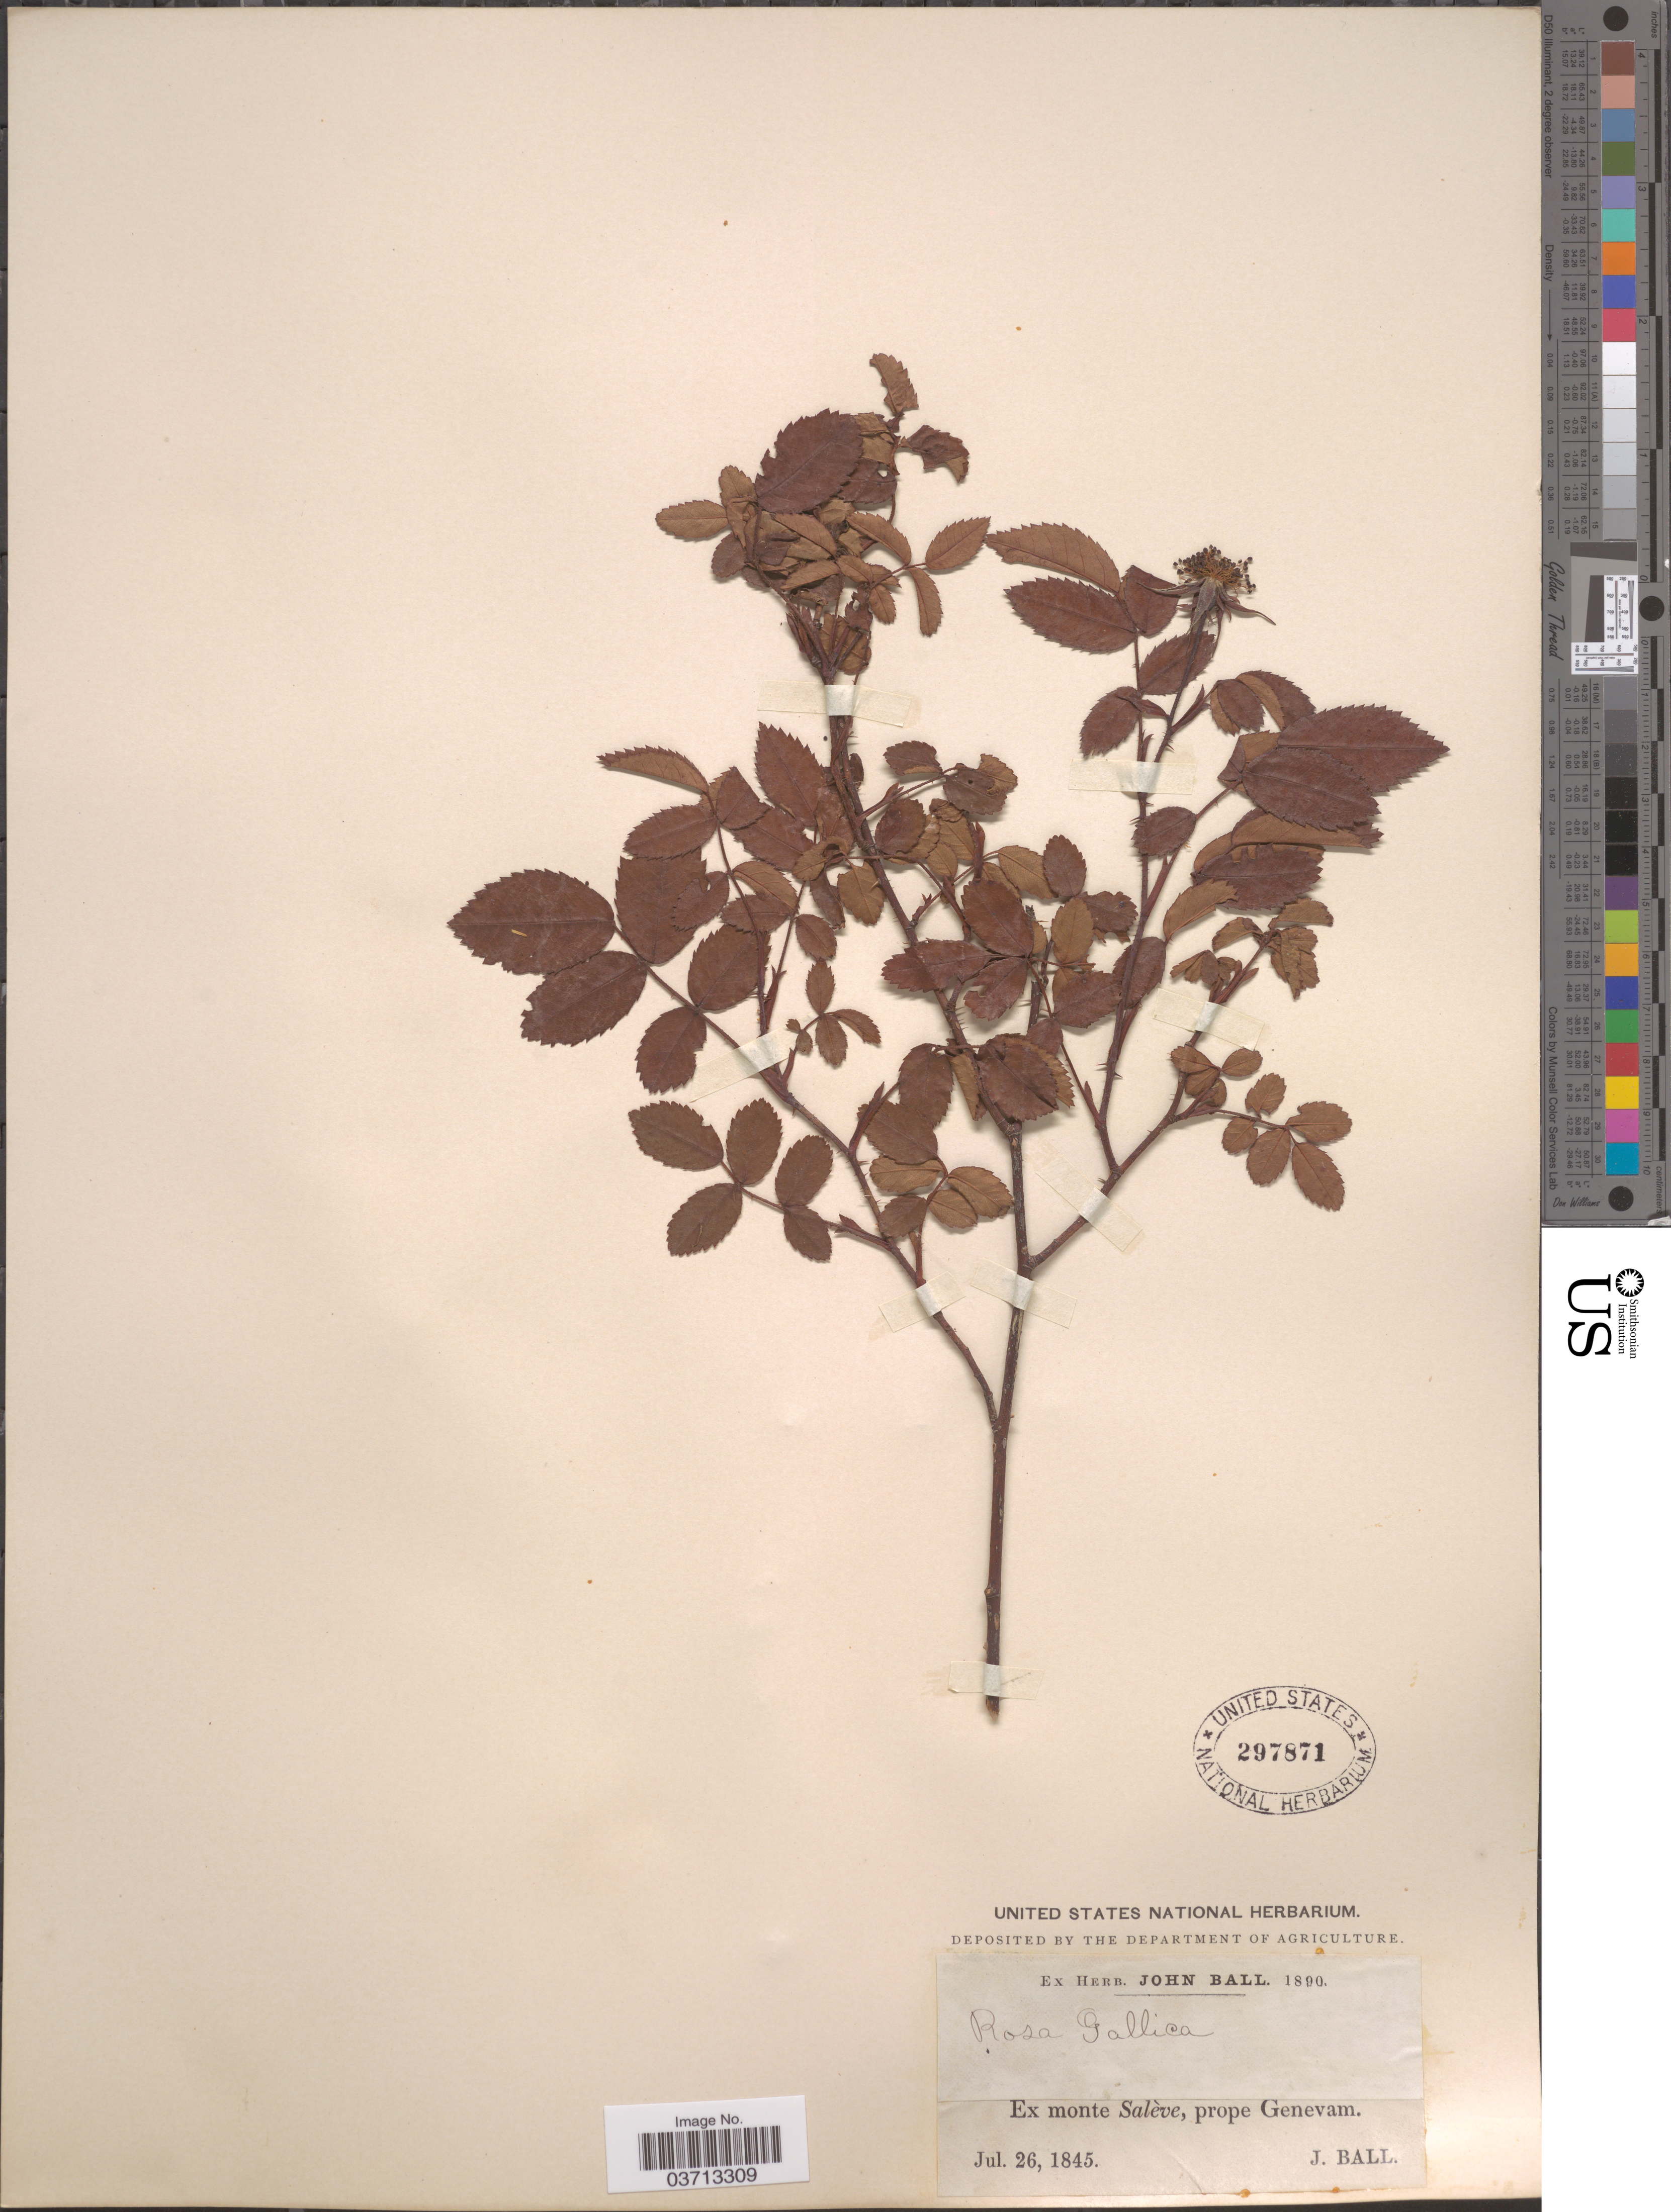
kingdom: Plantae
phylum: Tracheophyta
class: Magnoliopsida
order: Rosales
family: Rosaceae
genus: Rosa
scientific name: Rosa gallica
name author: L.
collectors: J. Ball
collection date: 1845-07-26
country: Switzerland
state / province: Genève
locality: Ex monte Salève, prope Genevam.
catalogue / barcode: US 297871